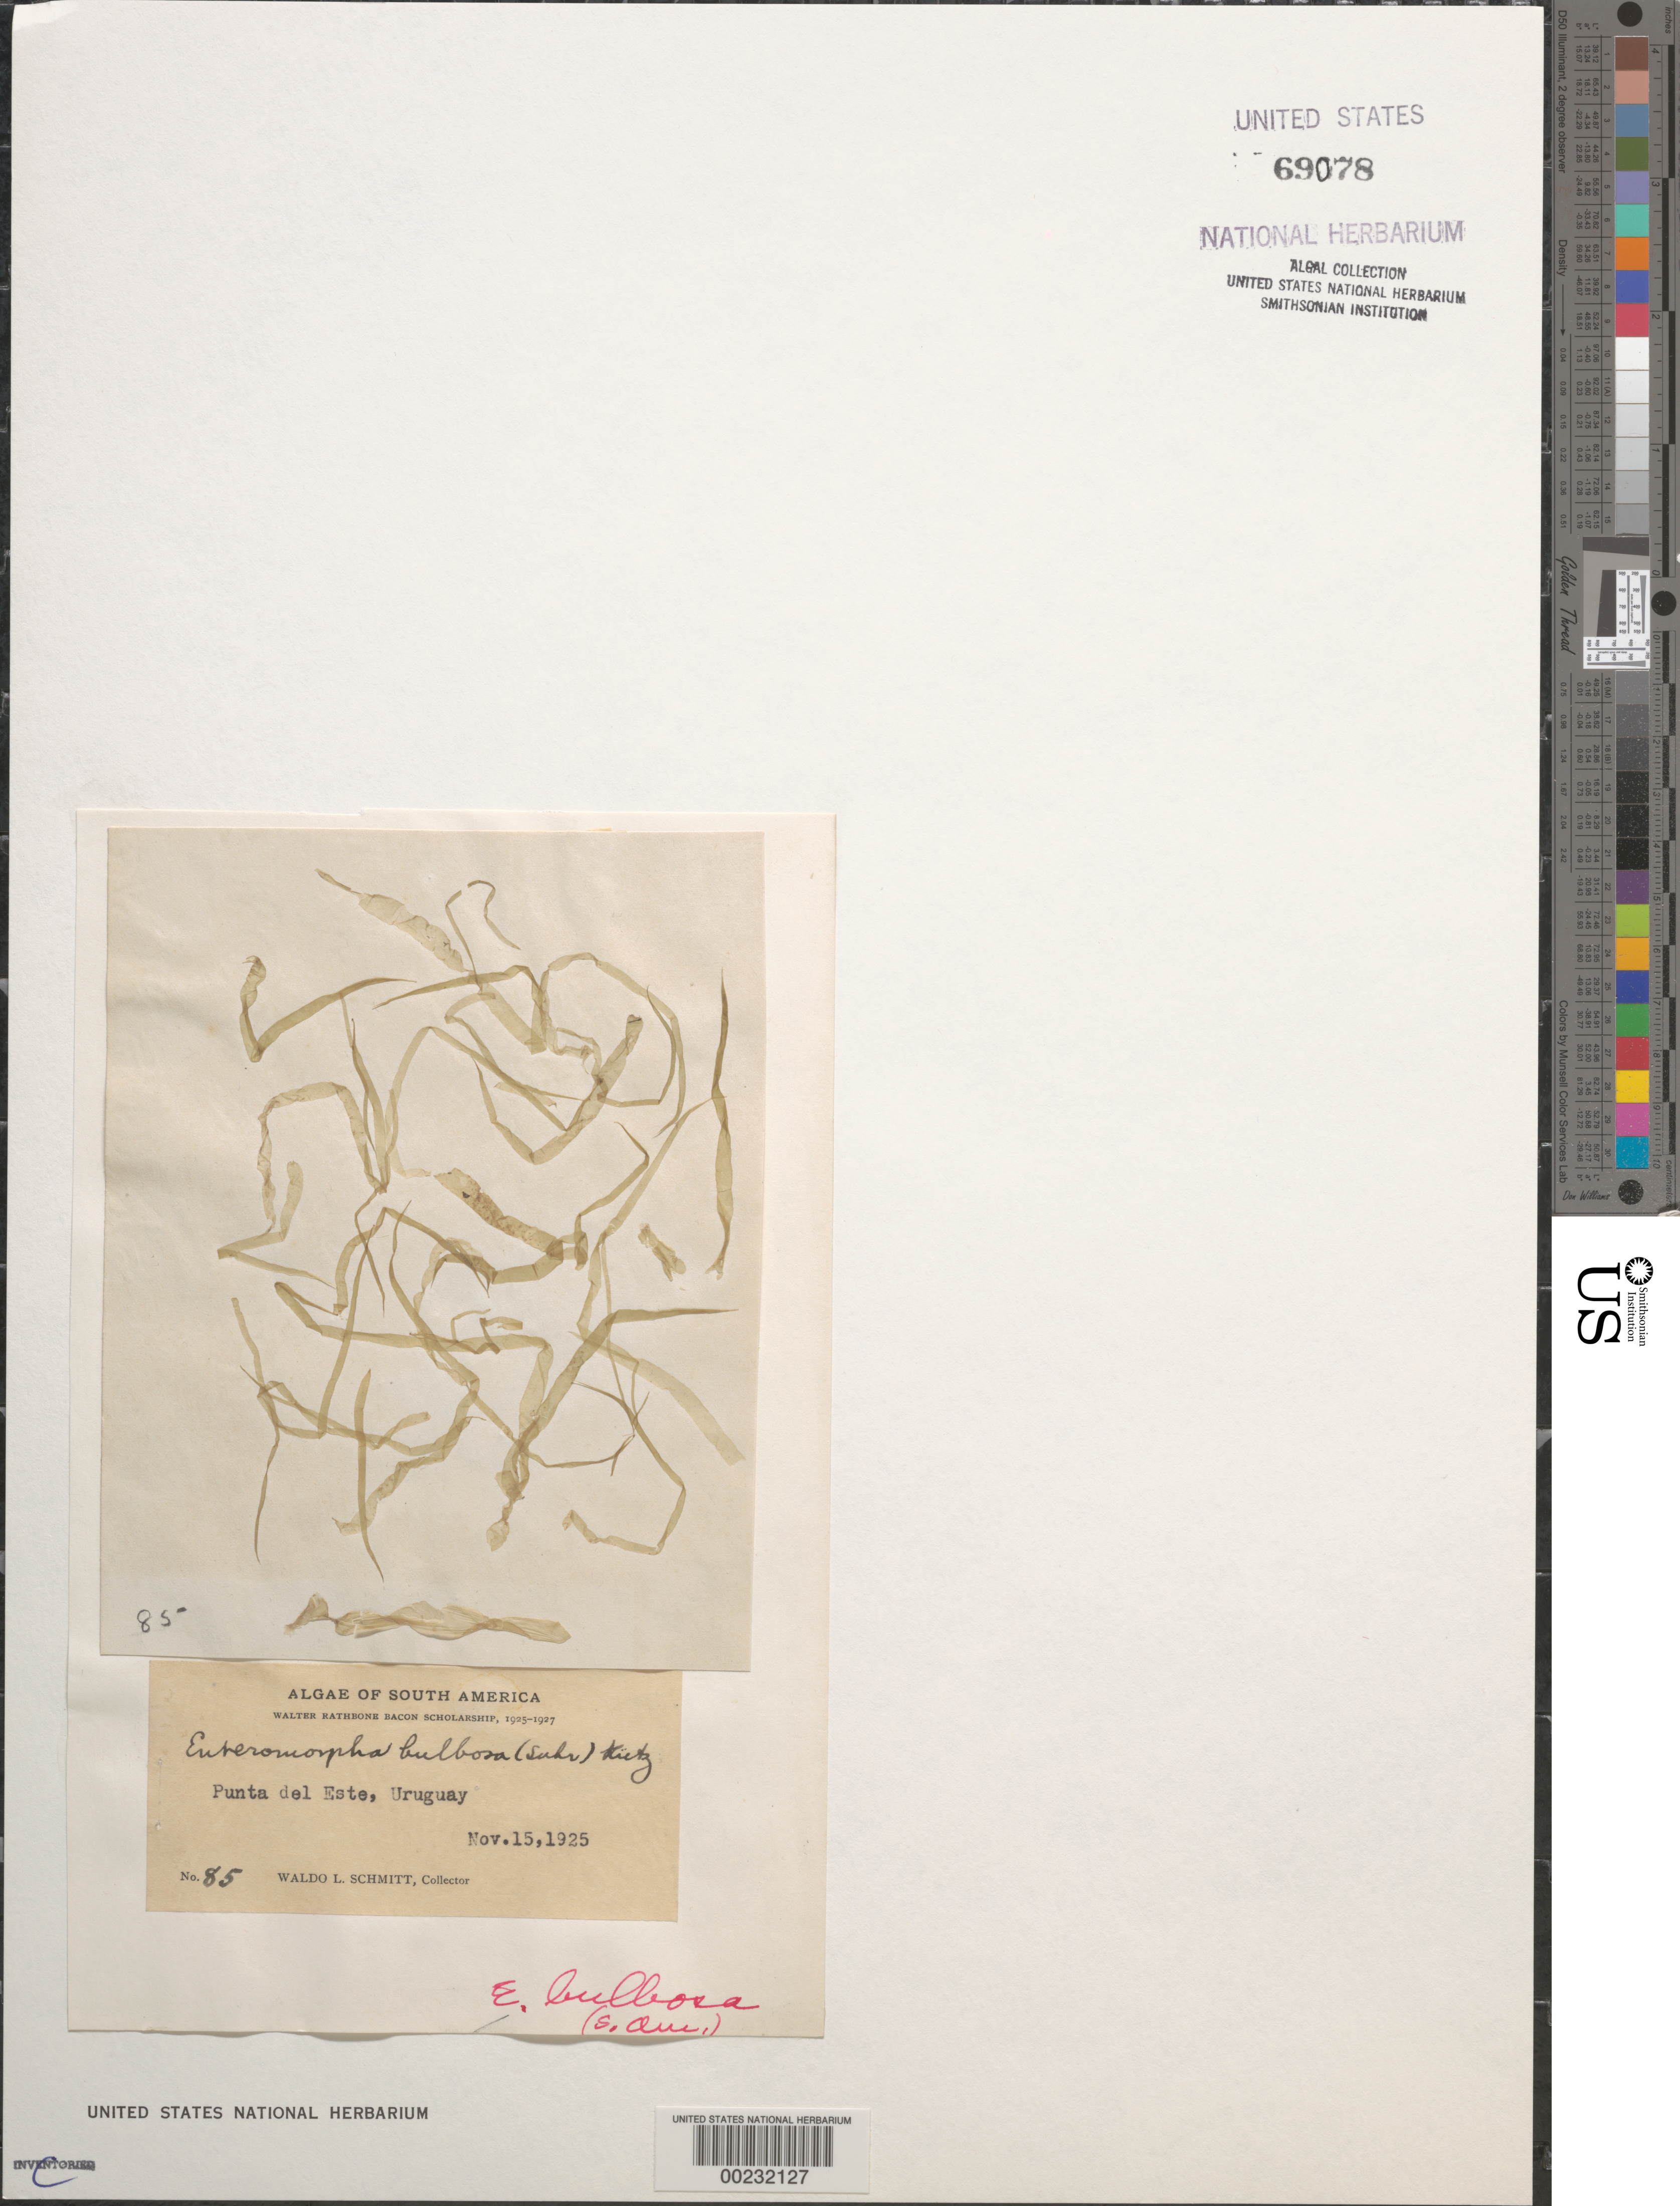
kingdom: Plantae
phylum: Chlorophyta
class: Ulvophyceae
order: Ulvales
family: Ulvaceae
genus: Ulva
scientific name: Ulva hookeriana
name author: (Kützing) H.S. Hayden et al.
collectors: W. L. Schmitt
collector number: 85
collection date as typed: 15 Nov 1925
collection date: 1925-11-15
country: Uruguay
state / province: Maldonado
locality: Punta del Este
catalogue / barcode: US 69078